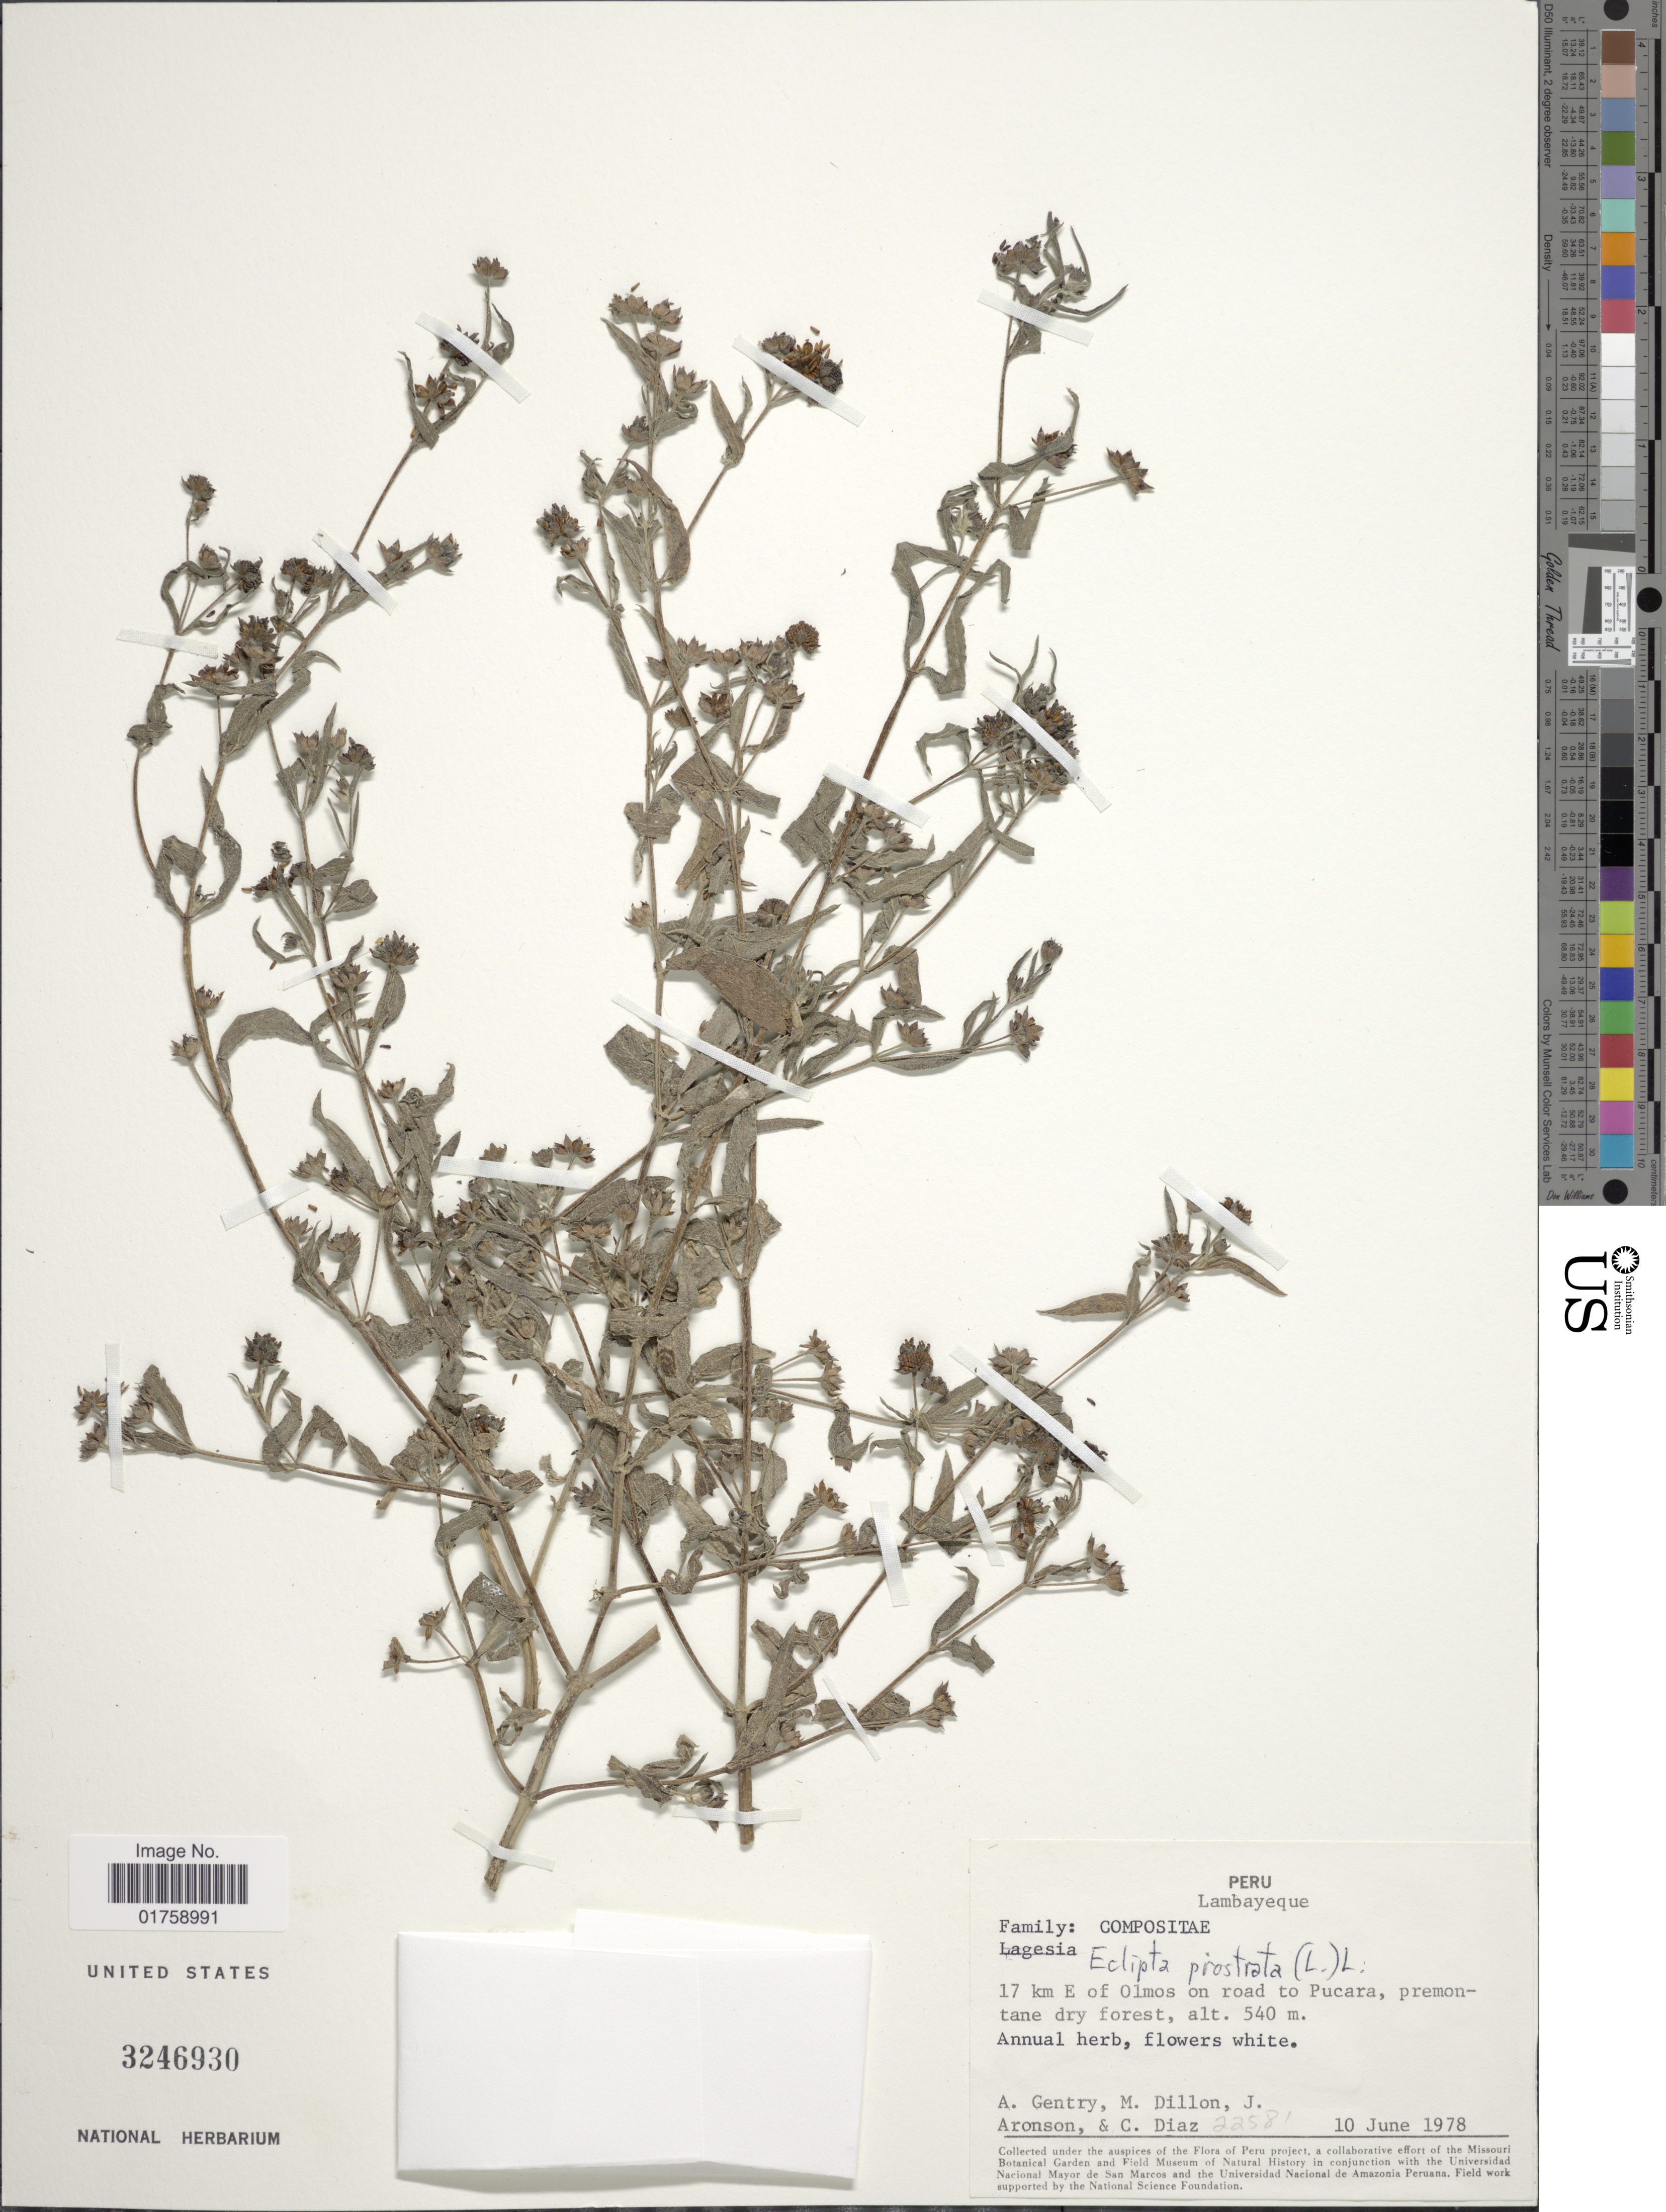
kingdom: Plantae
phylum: Tracheophyta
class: Magnoliopsida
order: Asterales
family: Asteraceae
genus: Eclipta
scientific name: Eclipta prostrata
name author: (L.) L.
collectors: A. H. Gentry, M. O. Dillon, J. Aronson & C. Díaz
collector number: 22581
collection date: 1978-06-10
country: Peru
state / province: Lambayeque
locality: Peru. Lambayeque. 17 km E of Olmos on road to Pucara, premontane dry forest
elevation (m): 540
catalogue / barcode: US 3246930